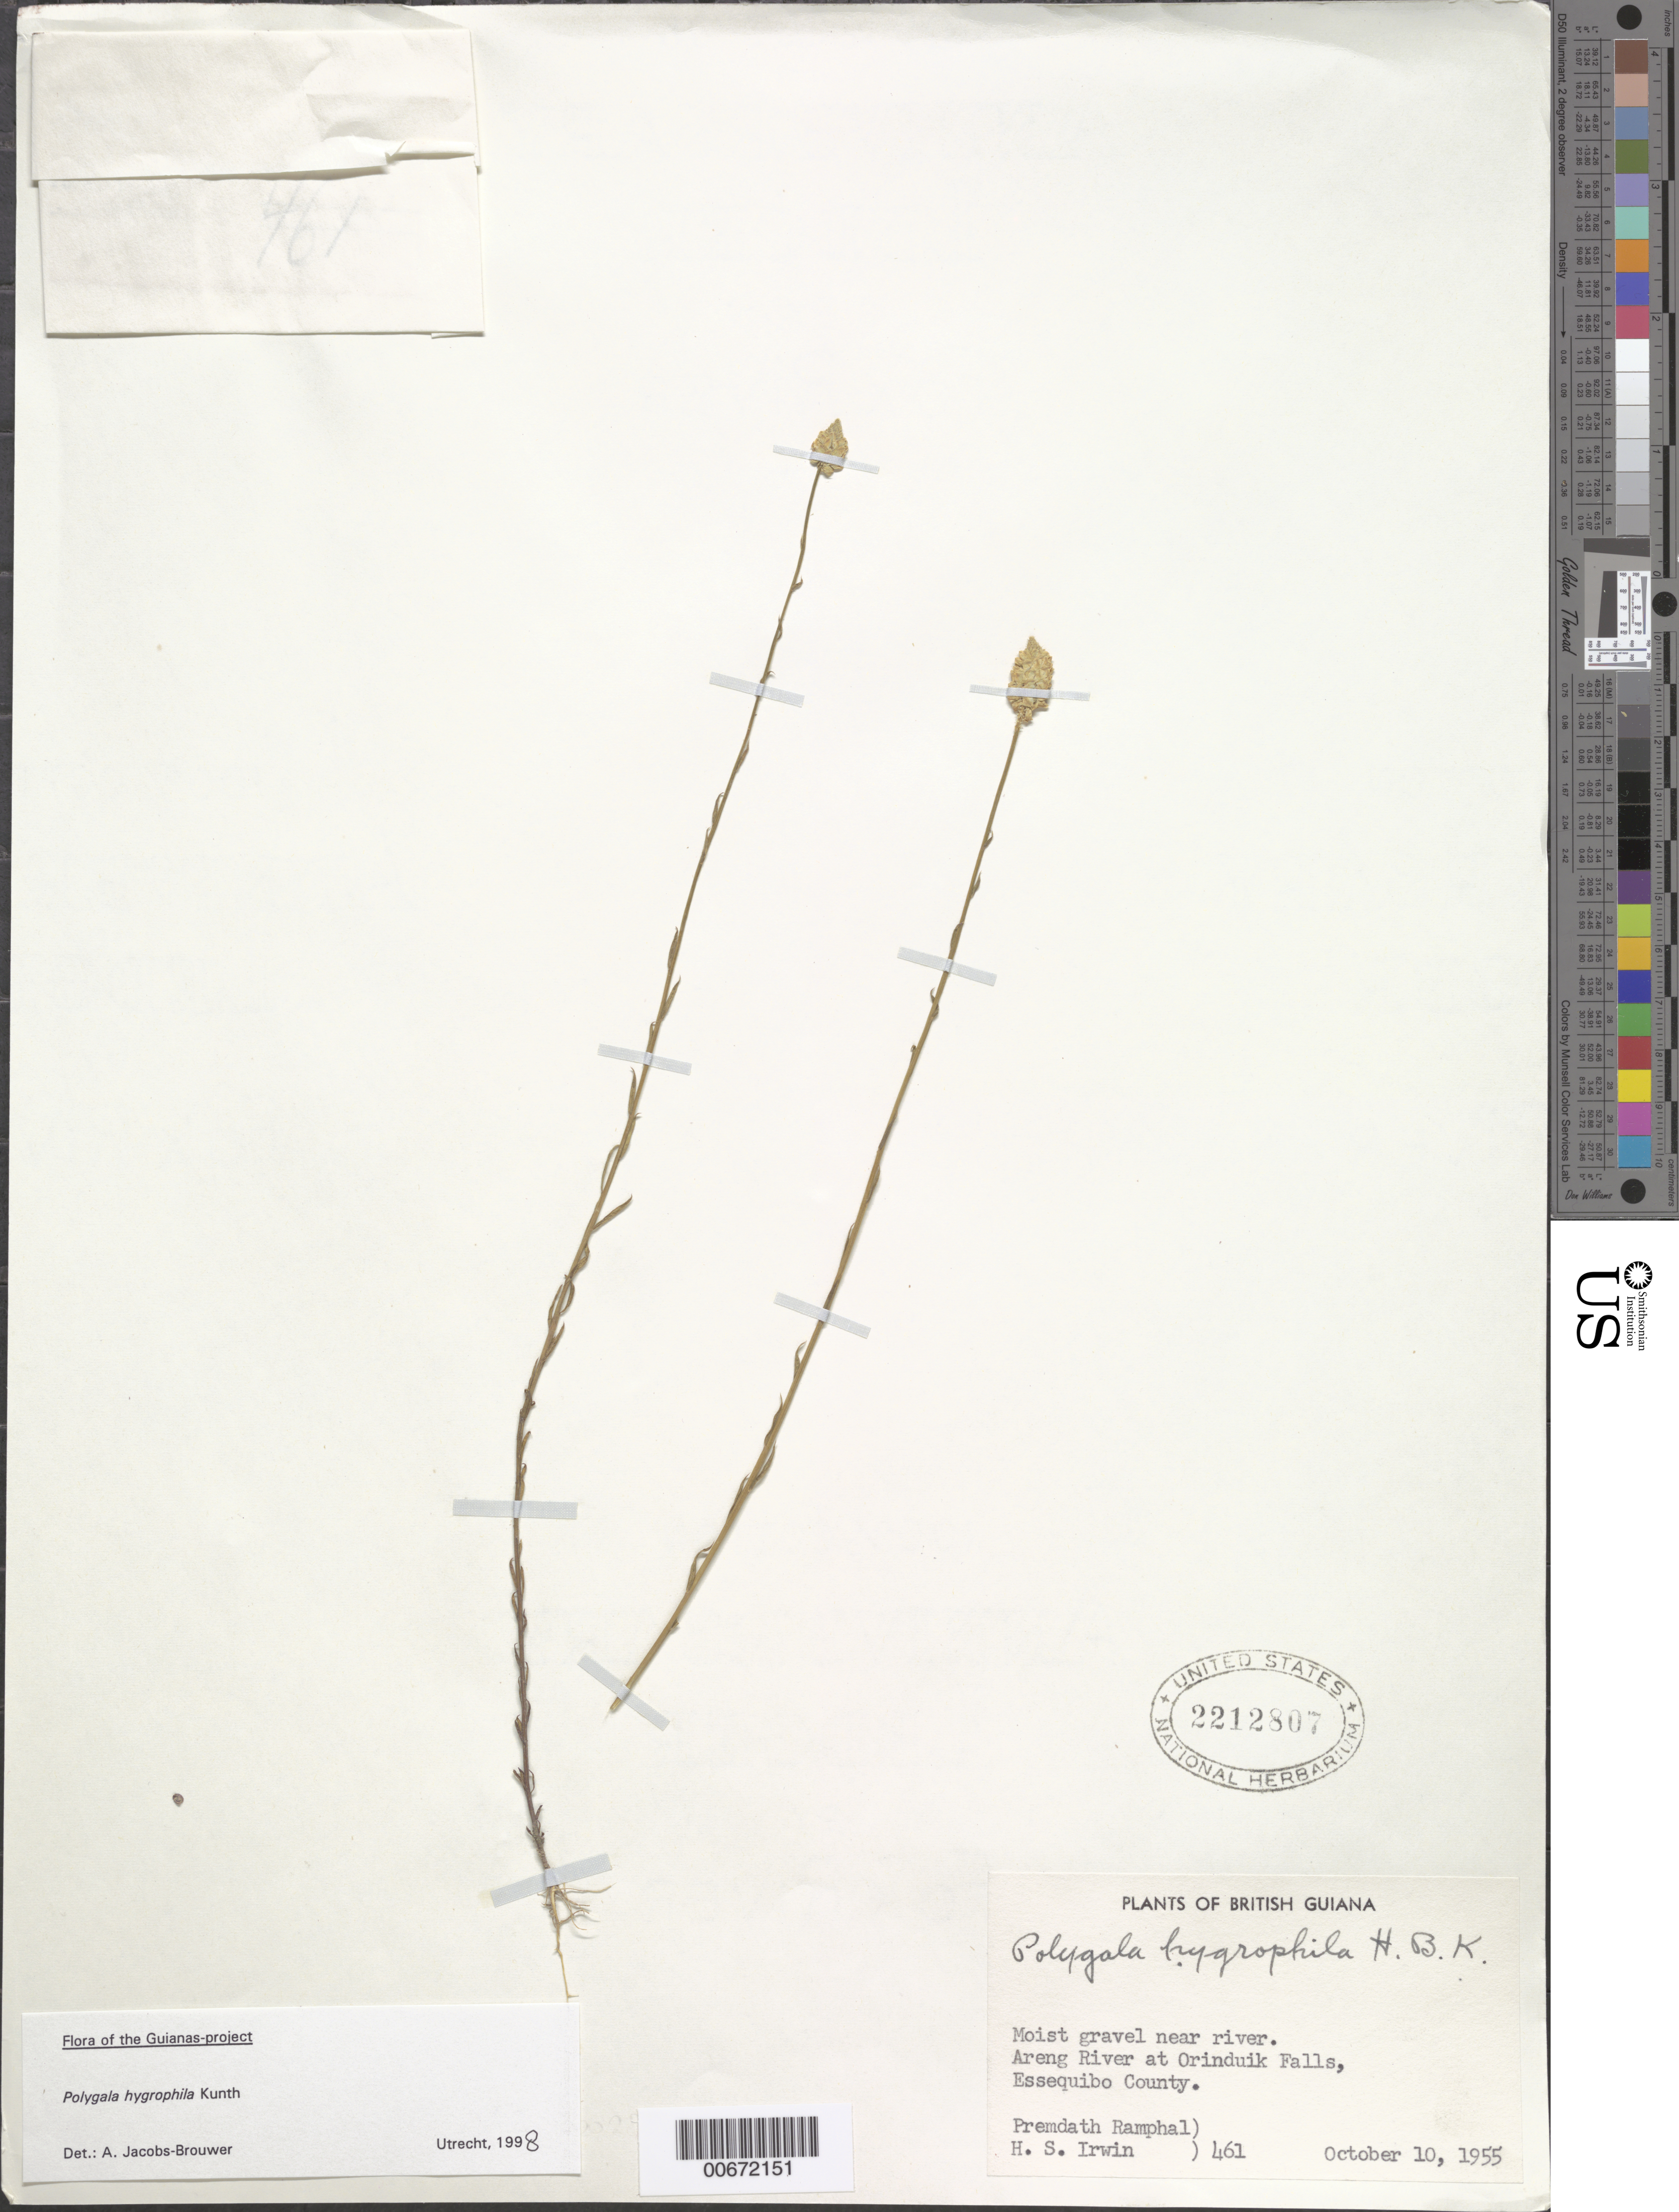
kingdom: Plantae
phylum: Tracheophyta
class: Magnoliopsida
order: Fabales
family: Polygalaceae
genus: Polygala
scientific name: Polygala hygrophila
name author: Kunth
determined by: Jacobs-Brouwer, A.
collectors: H. Irwin & P. Ramphal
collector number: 461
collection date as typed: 10-Oct-55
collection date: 1955-10-10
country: Guyana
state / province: Potaro-Siparuni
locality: Ireng R., Orinduik Falls, Essequibo County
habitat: Moist gravel near river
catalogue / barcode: US 2212807